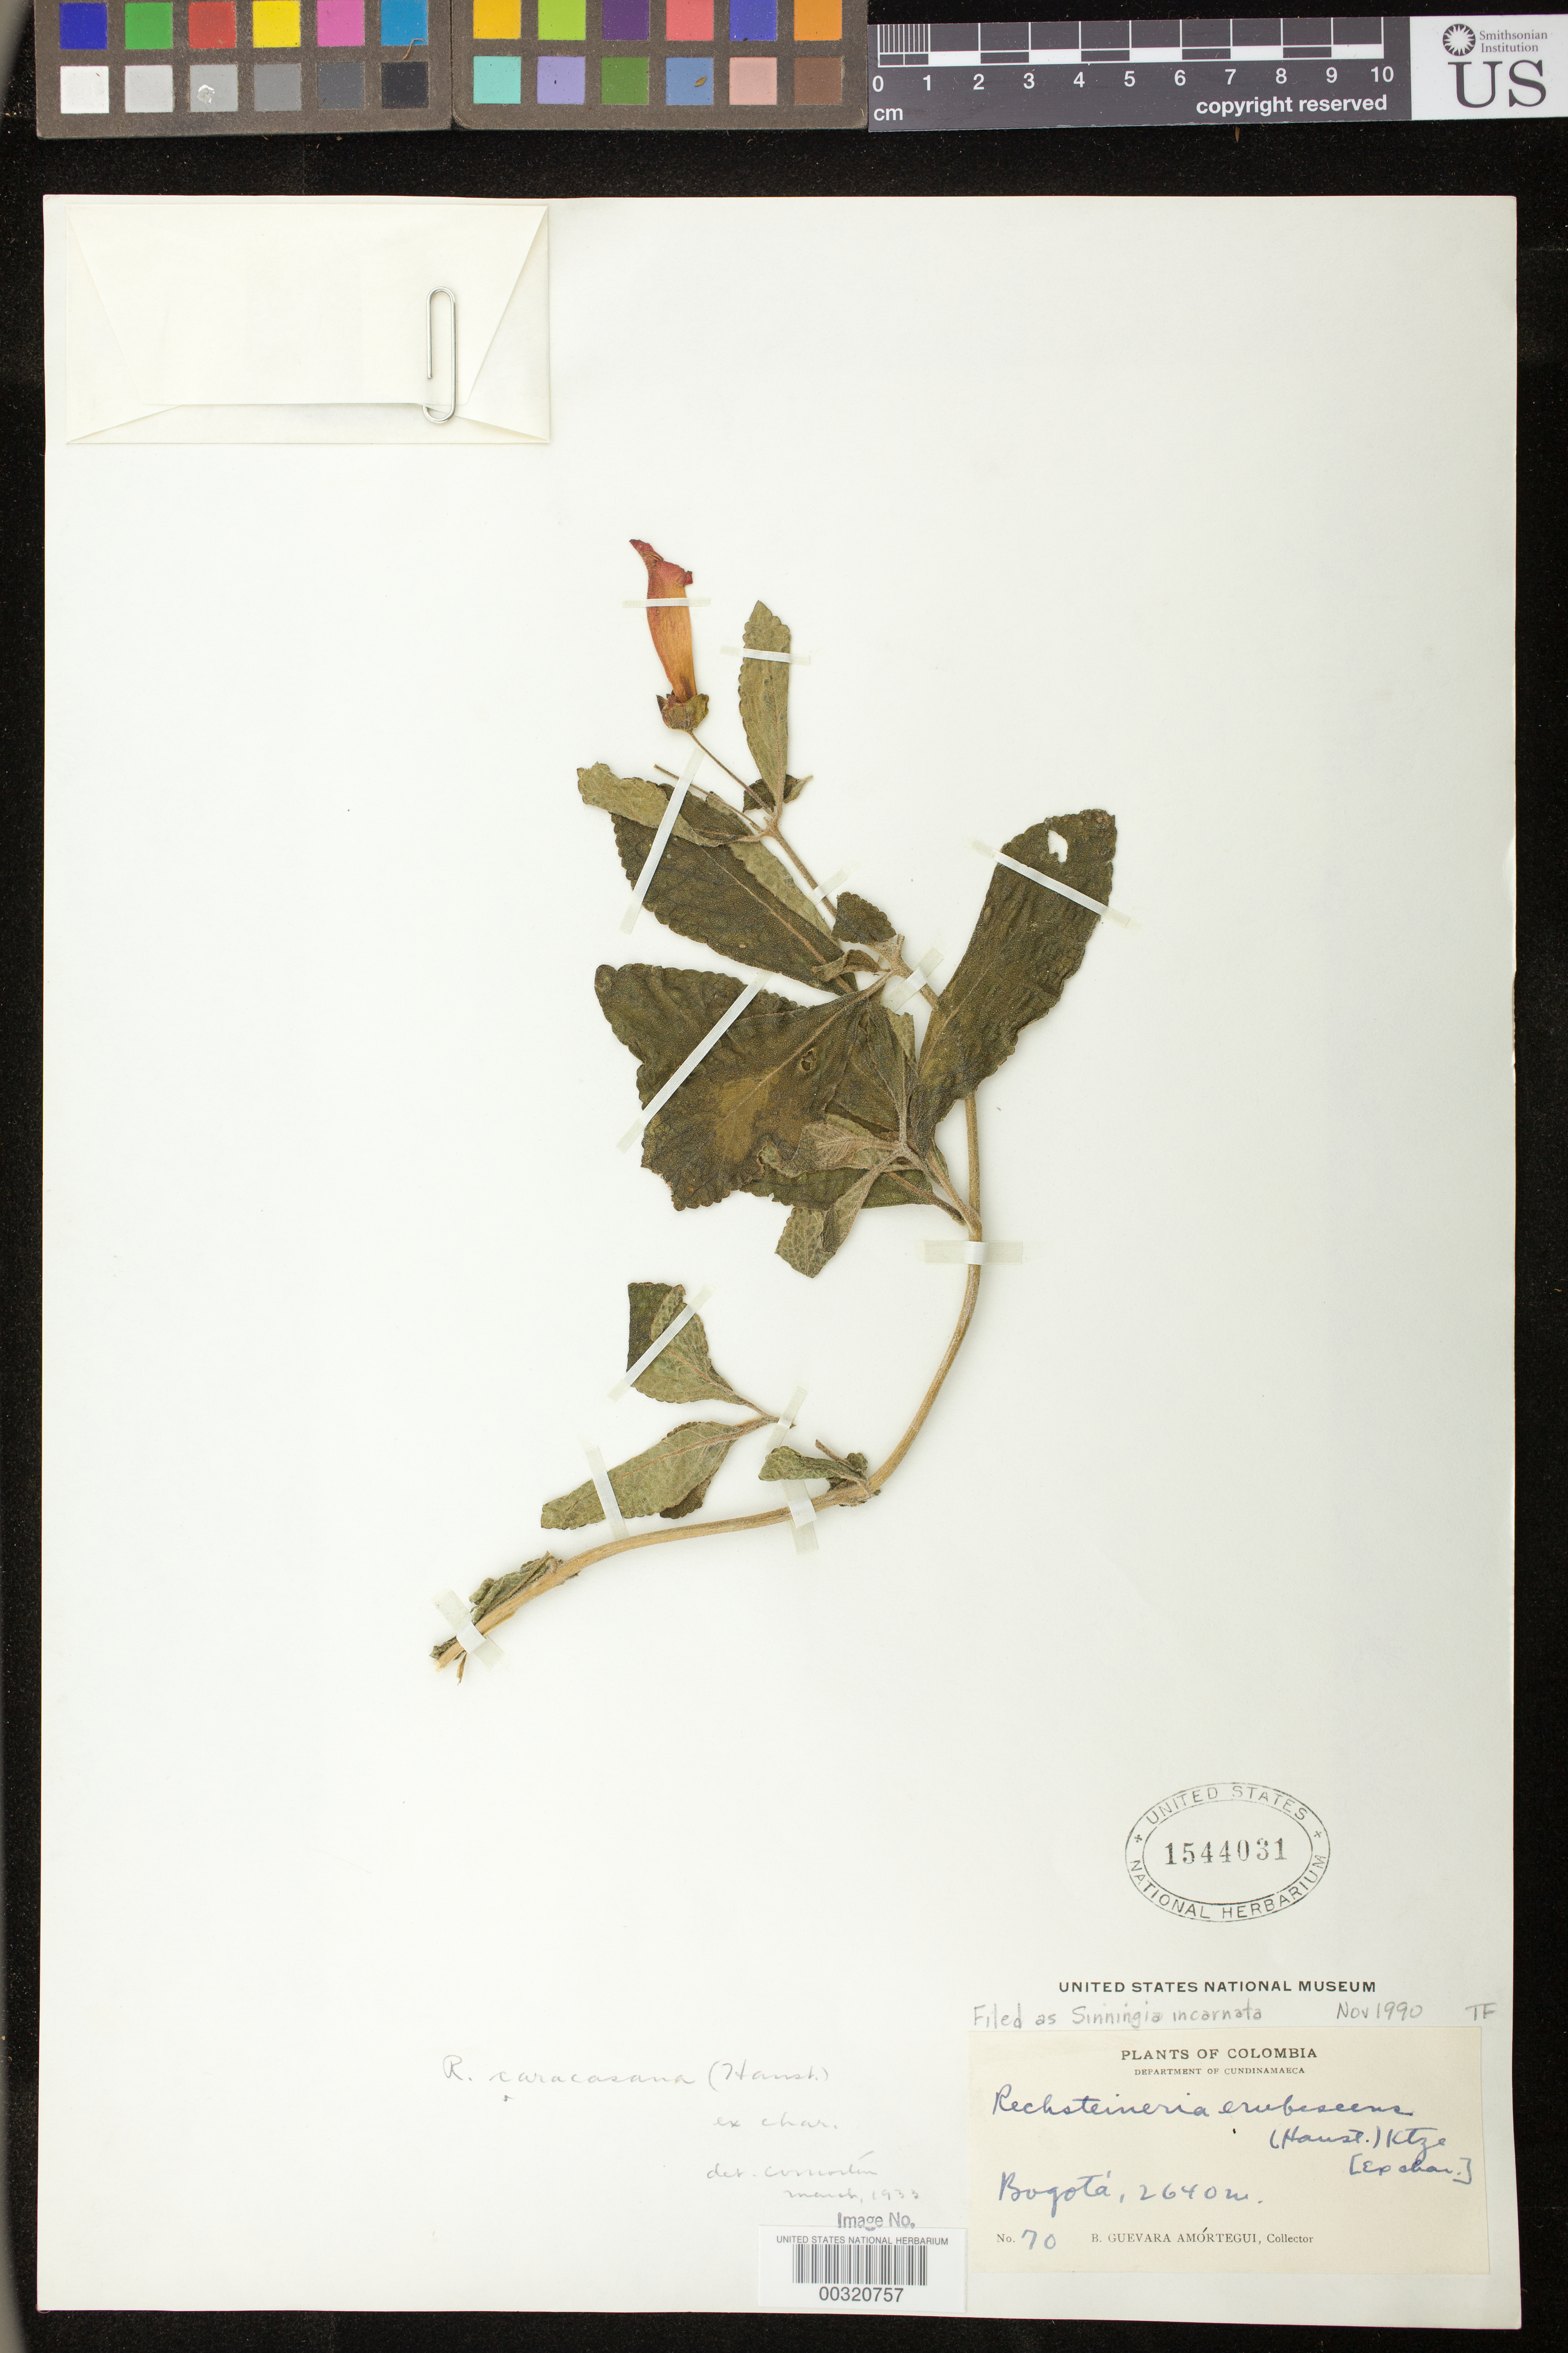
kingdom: Plantae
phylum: Tracheophyta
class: Magnoliopsida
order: Lamiales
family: Gesneriaceae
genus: Sinningia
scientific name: Sinningia incarnata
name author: (Aubl.) D.L. Denham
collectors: B. Amortegui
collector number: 70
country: Colombia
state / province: Cundinamarca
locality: Bogota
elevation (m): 2640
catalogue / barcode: US 1544031